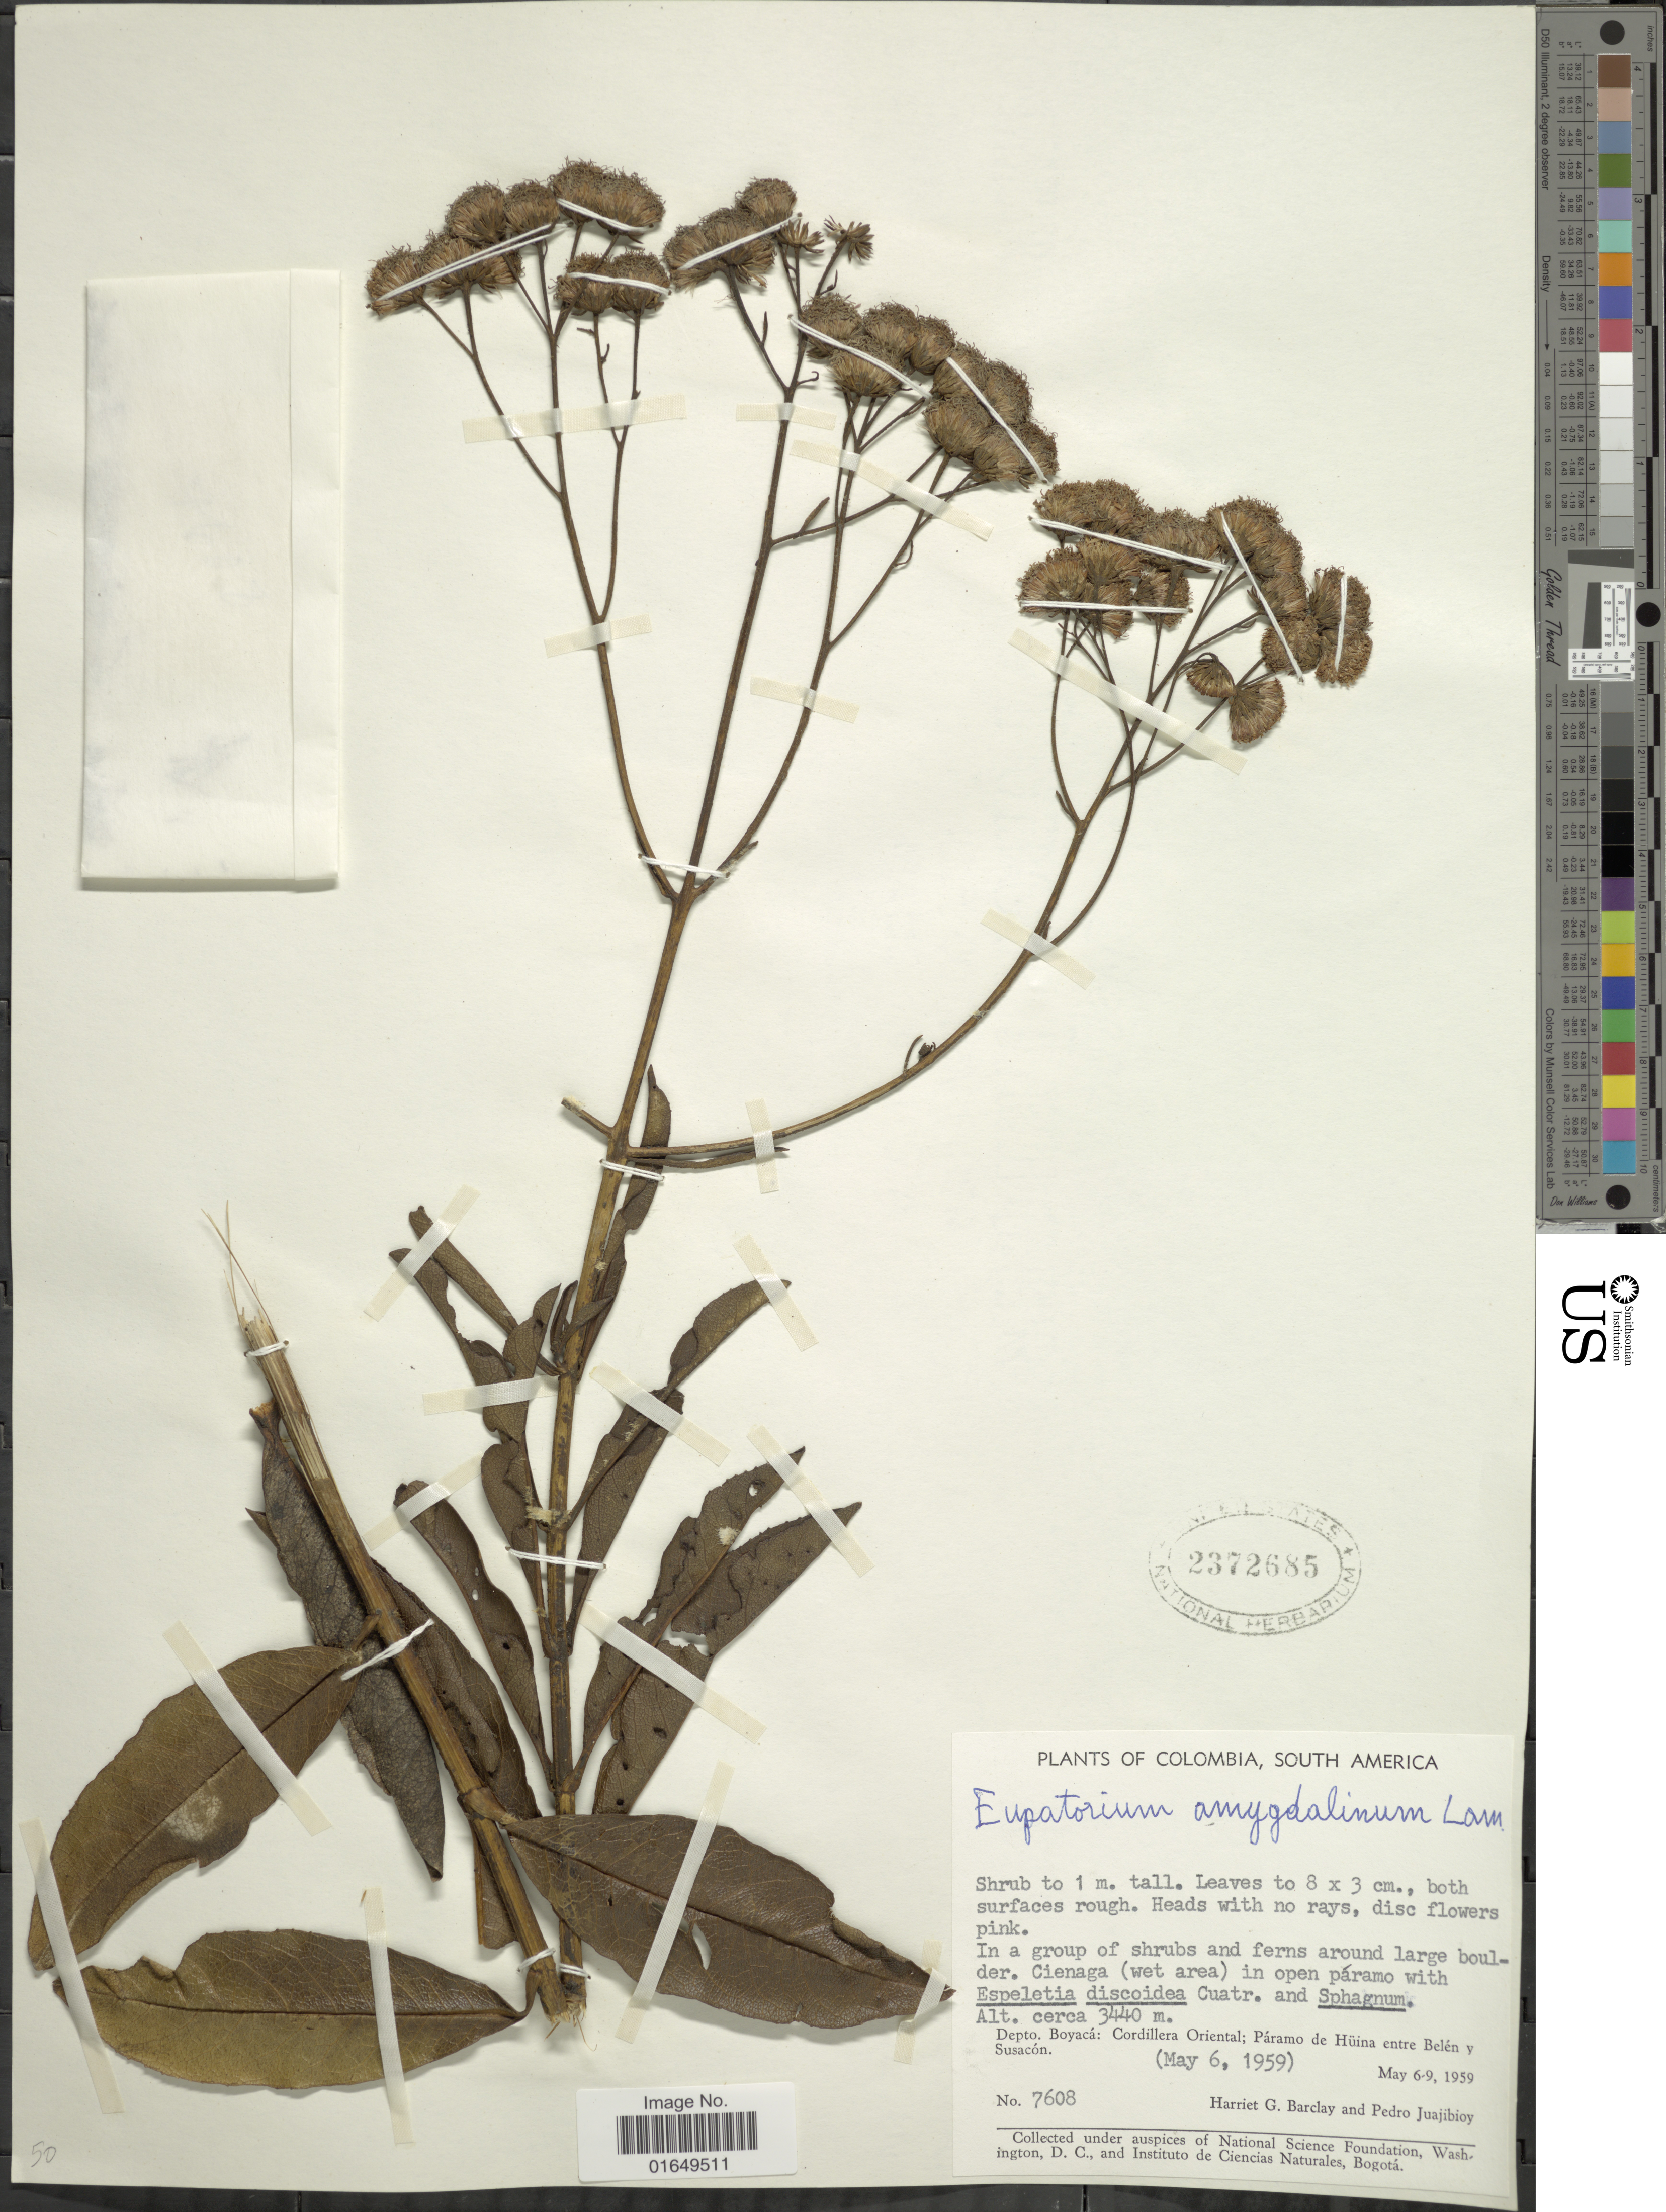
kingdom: Plantae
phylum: Tracheophyta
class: Magnoliopsida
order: Asterales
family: Asteraceae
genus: Ayapana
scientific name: Ayapana amygdalina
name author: (Lam.) R.M. King & H. Rob.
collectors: H. G. Barclay & P. Juajibioy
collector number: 7608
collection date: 1959-05-06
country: Colombia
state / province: Boyacá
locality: Cordillera Oriental; Páramo de Hüina entre Belén y Susacón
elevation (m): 3440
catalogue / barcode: US 2372685